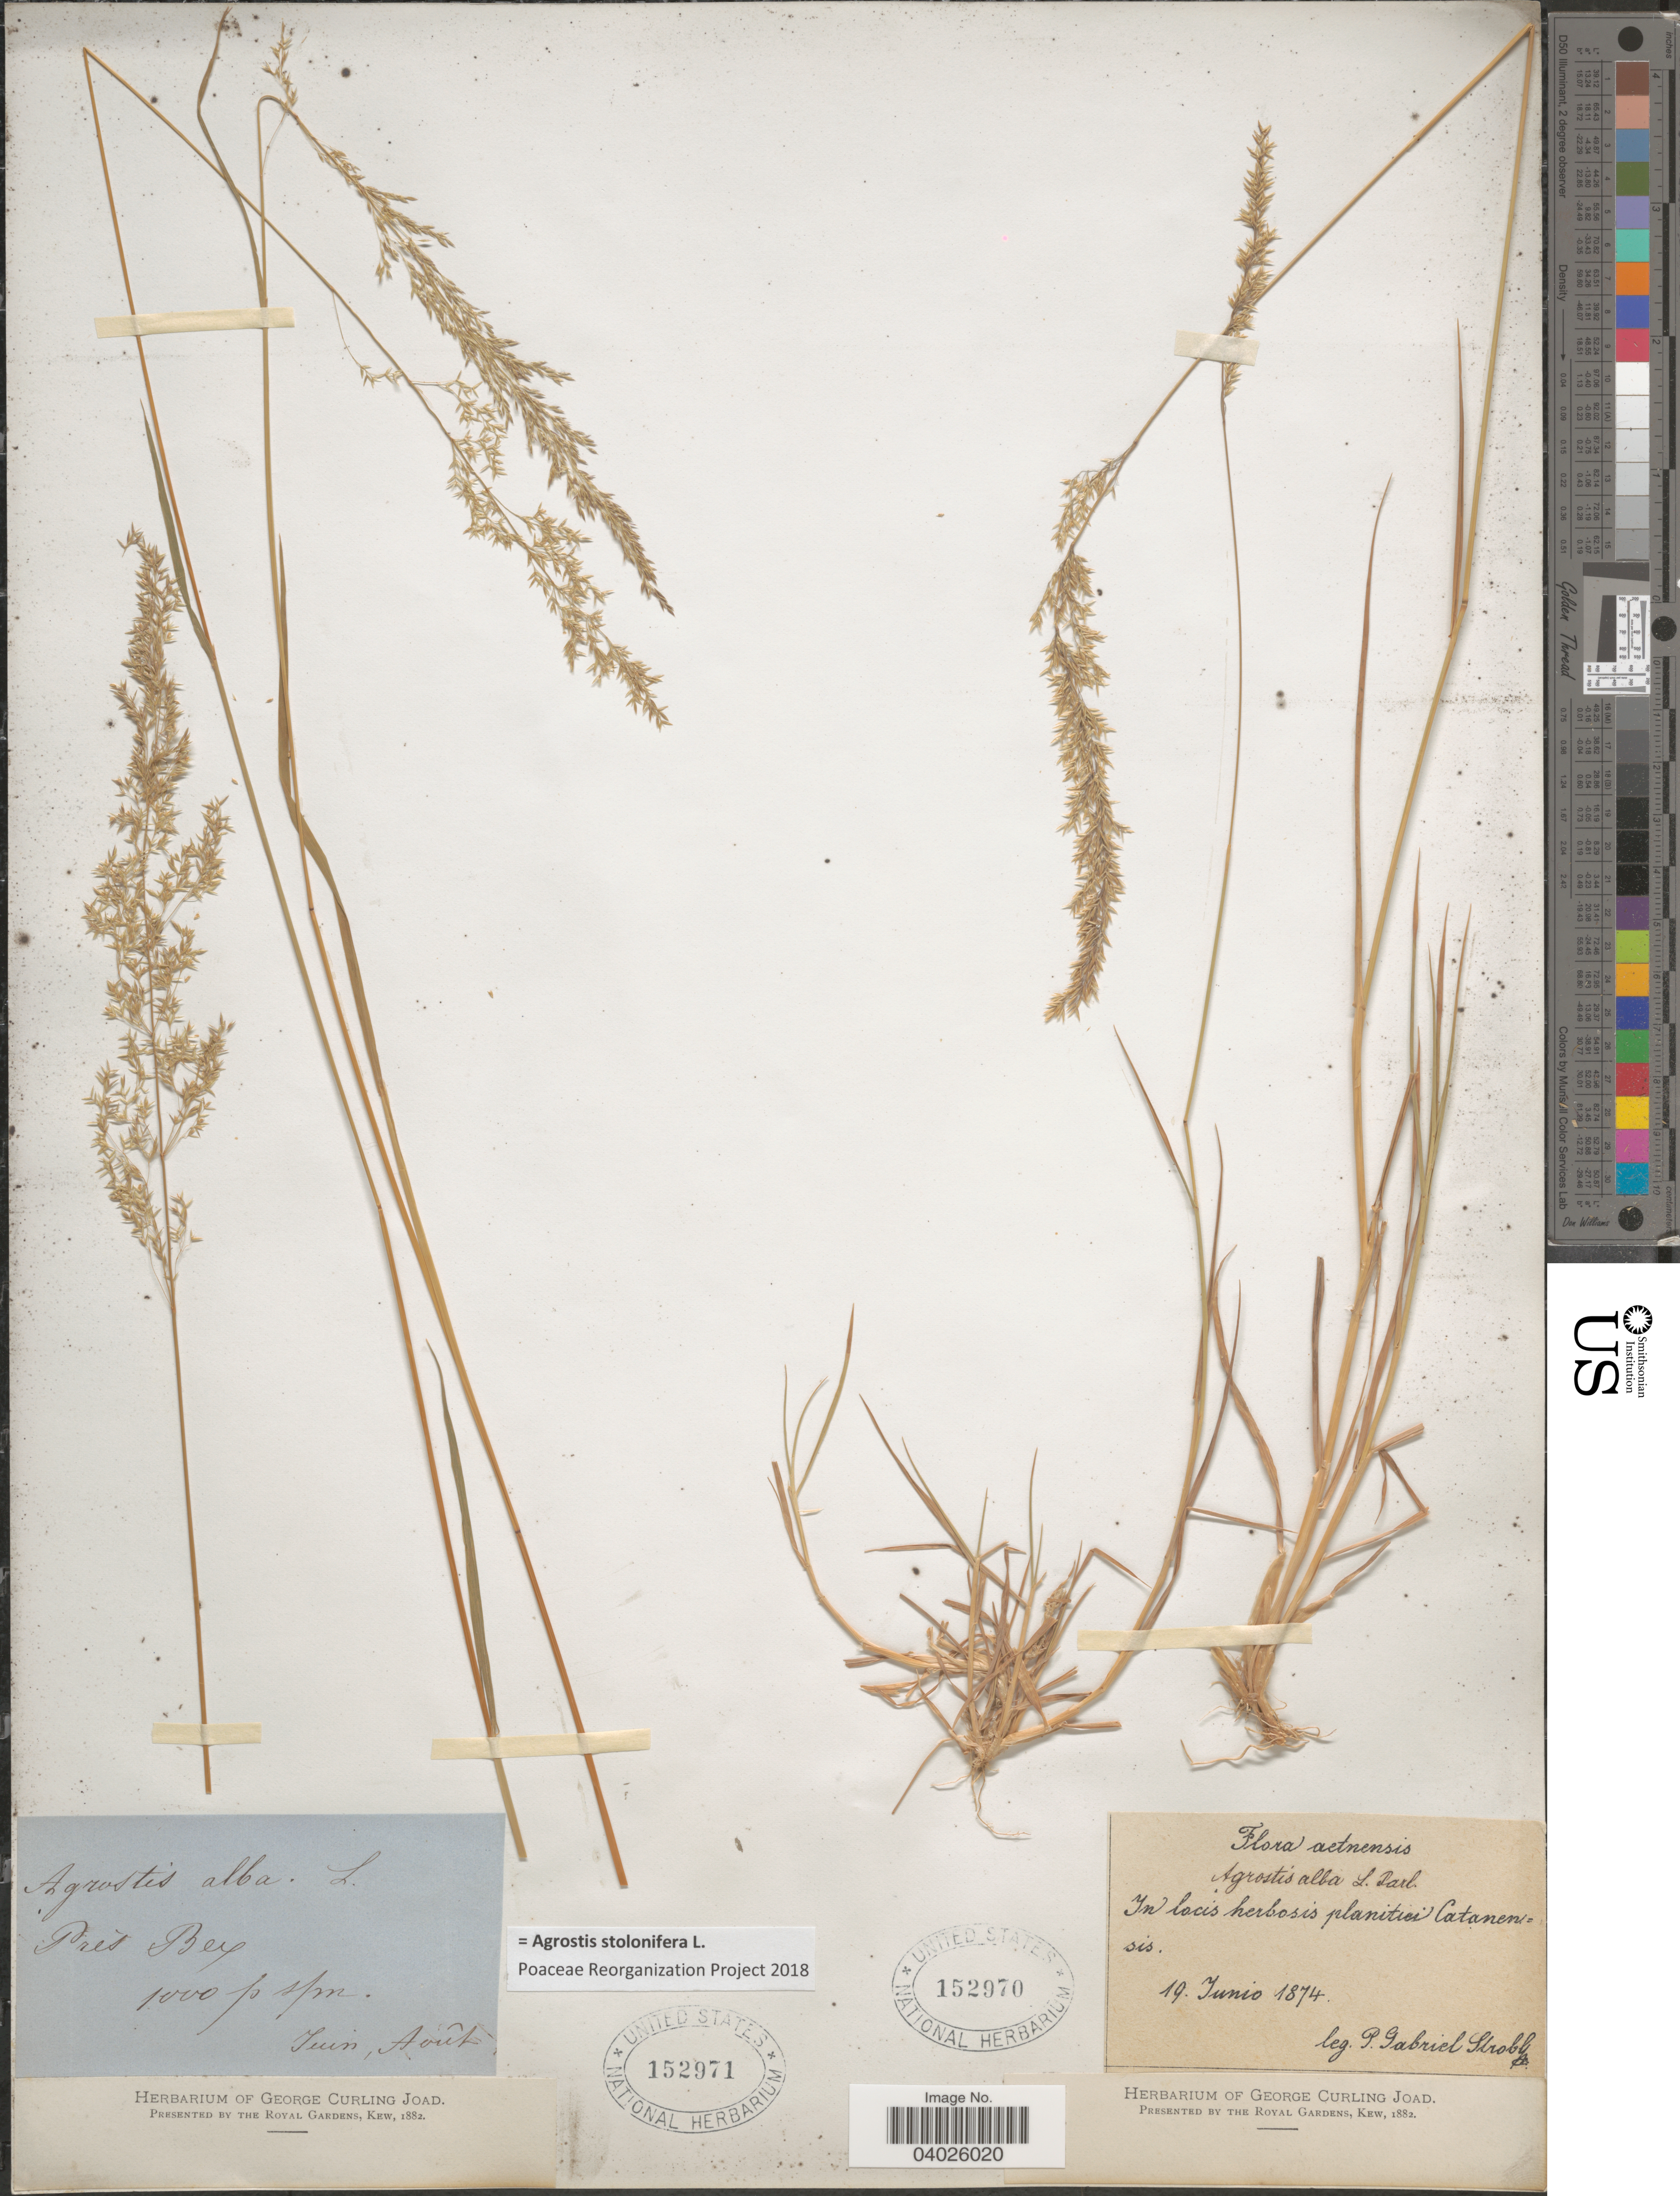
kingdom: Plantae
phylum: Tracheophyta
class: Liliopsida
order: Poales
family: Poaceae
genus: Agrostis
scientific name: Agrostis stolonifera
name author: L.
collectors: P. G. Strobl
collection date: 1874-06-19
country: Italy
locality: Aetnensis. In locis herbosis planities Catanensis.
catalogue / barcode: US 152970-2